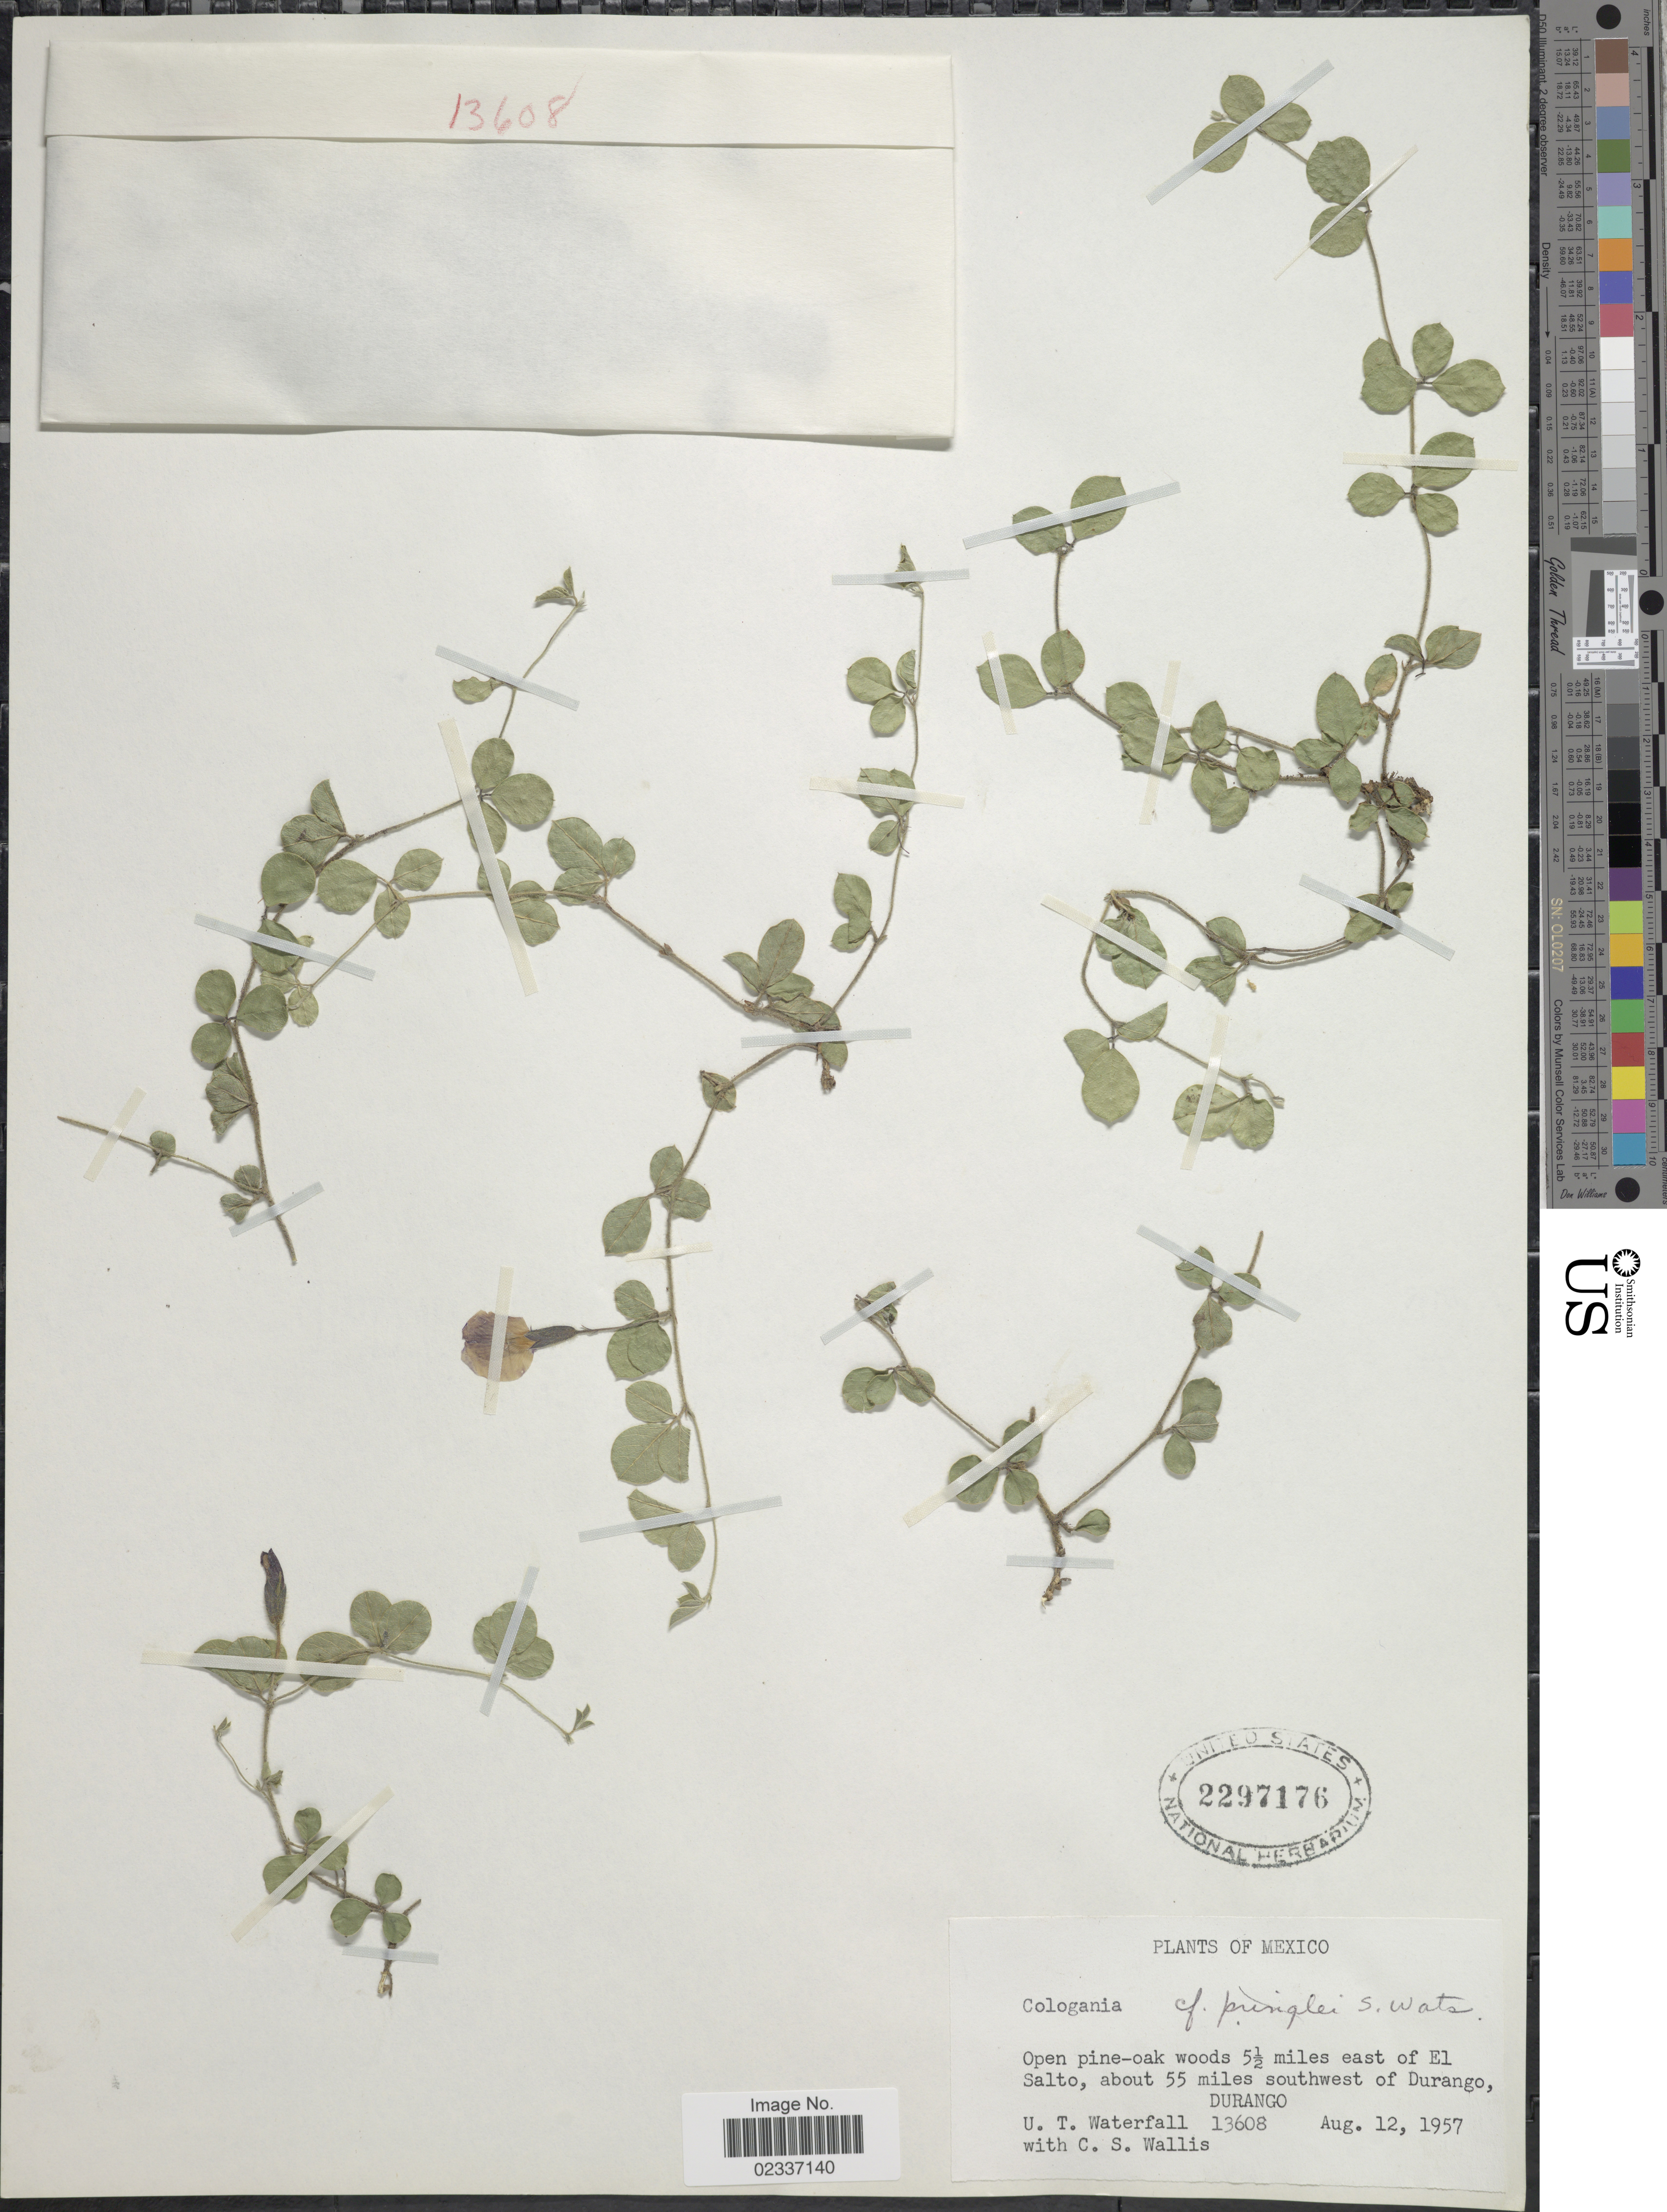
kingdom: Plantae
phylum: Tracheophyta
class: Magnoliopsida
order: Fabales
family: Fabaceae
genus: Cologania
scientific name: Cologania obovata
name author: Schltdl.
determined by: Flores F., Gabriel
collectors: U. T. Waterfall & C. S. Wallis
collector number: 13608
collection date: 1957-08-12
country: Mexico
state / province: Durango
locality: Open pine-oak woods 5½ miles east of El Salto, about 55 miles southwest of Durango.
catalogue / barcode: US 2297176